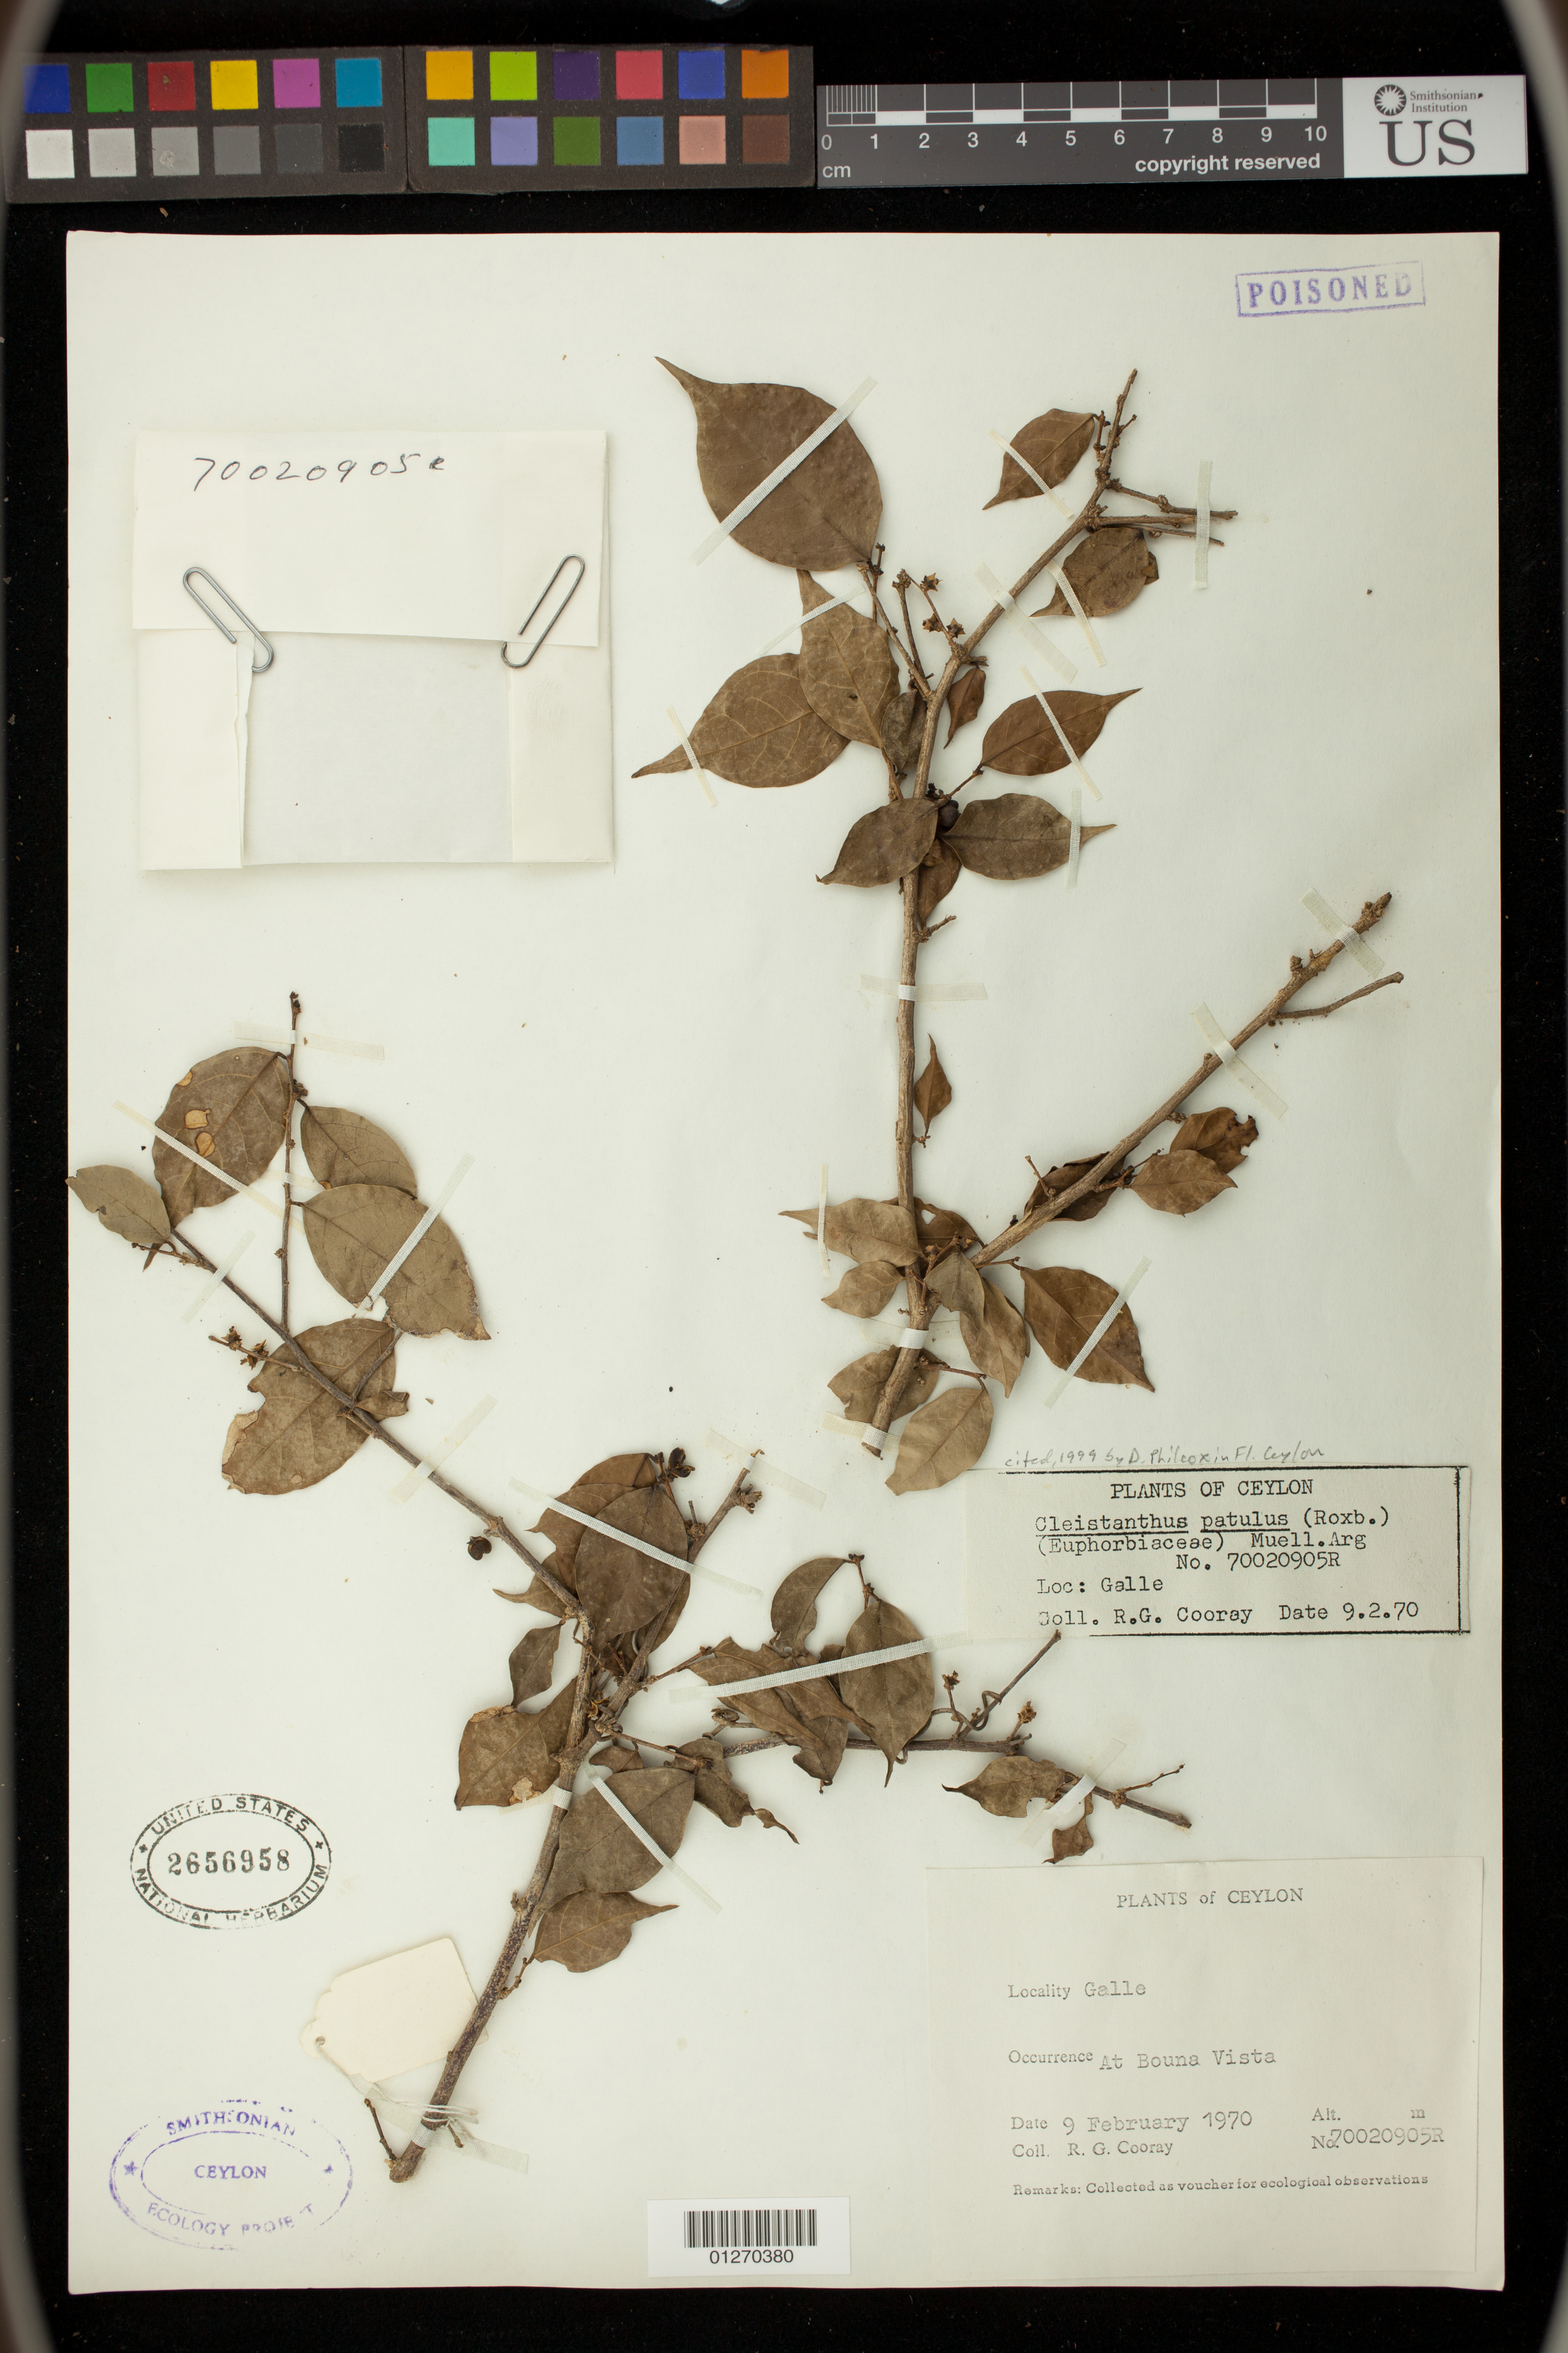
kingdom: Plantae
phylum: Tracheophyta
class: Magnoliopsida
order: Malpighiales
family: Phyllanthaceae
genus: Cleistanthus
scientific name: Cleistanthus patulus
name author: (Roxb.) Müll. Arg.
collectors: R. Cooray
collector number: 70020905R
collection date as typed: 09 Feb 1970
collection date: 1970-02-09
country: Sri Lanka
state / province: Southern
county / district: Galle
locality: Galle, At Bouna Vista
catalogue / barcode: US 2656958